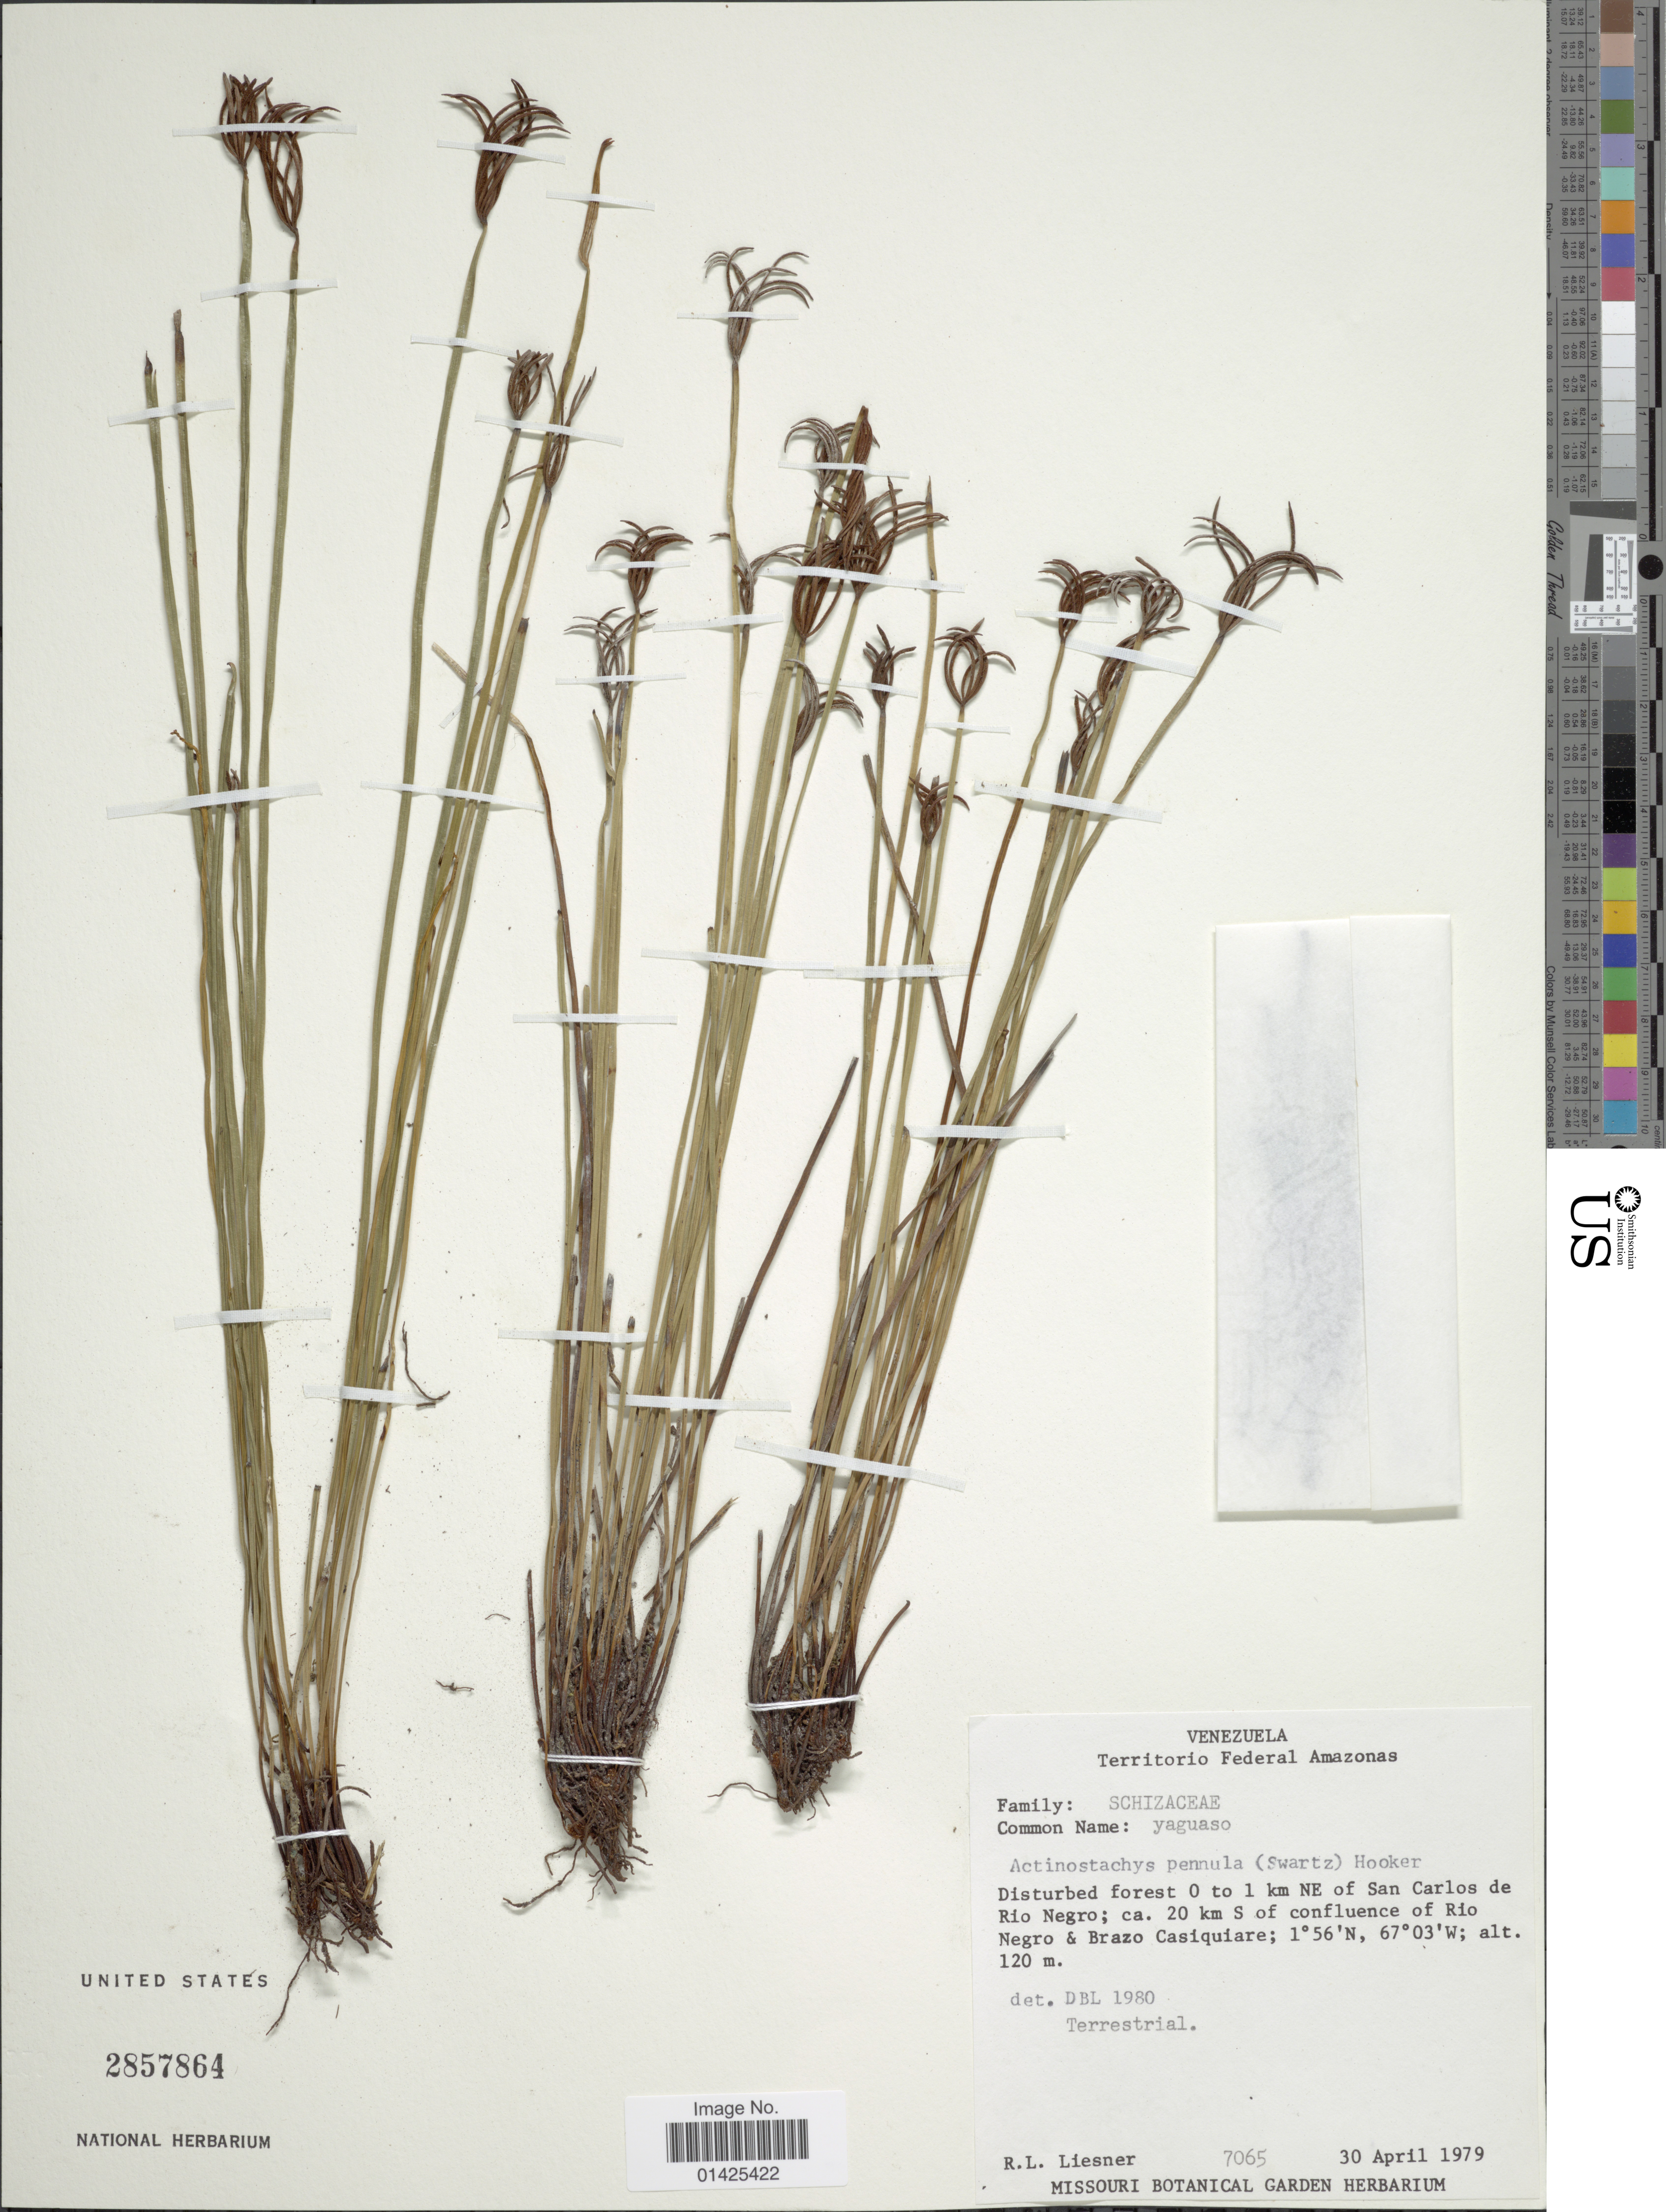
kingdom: Plantae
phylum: Tracheophyta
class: Polypodiopsida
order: Schizaeales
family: Schizaeaceae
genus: Actinostachys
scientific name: Actinostachys pennula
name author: (Sw.) Hook.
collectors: R. L. Liesner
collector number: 7056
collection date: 1979-04-30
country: Venezuela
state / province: Amazonas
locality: Territorio Federal Amazonas, 0 to 1 km N of San Carlos de Rio Negro. Disturbed forest; ca. 20 km S of confluence of Rio Negro & Brazo Casiquaire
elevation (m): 120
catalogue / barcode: US 2857864